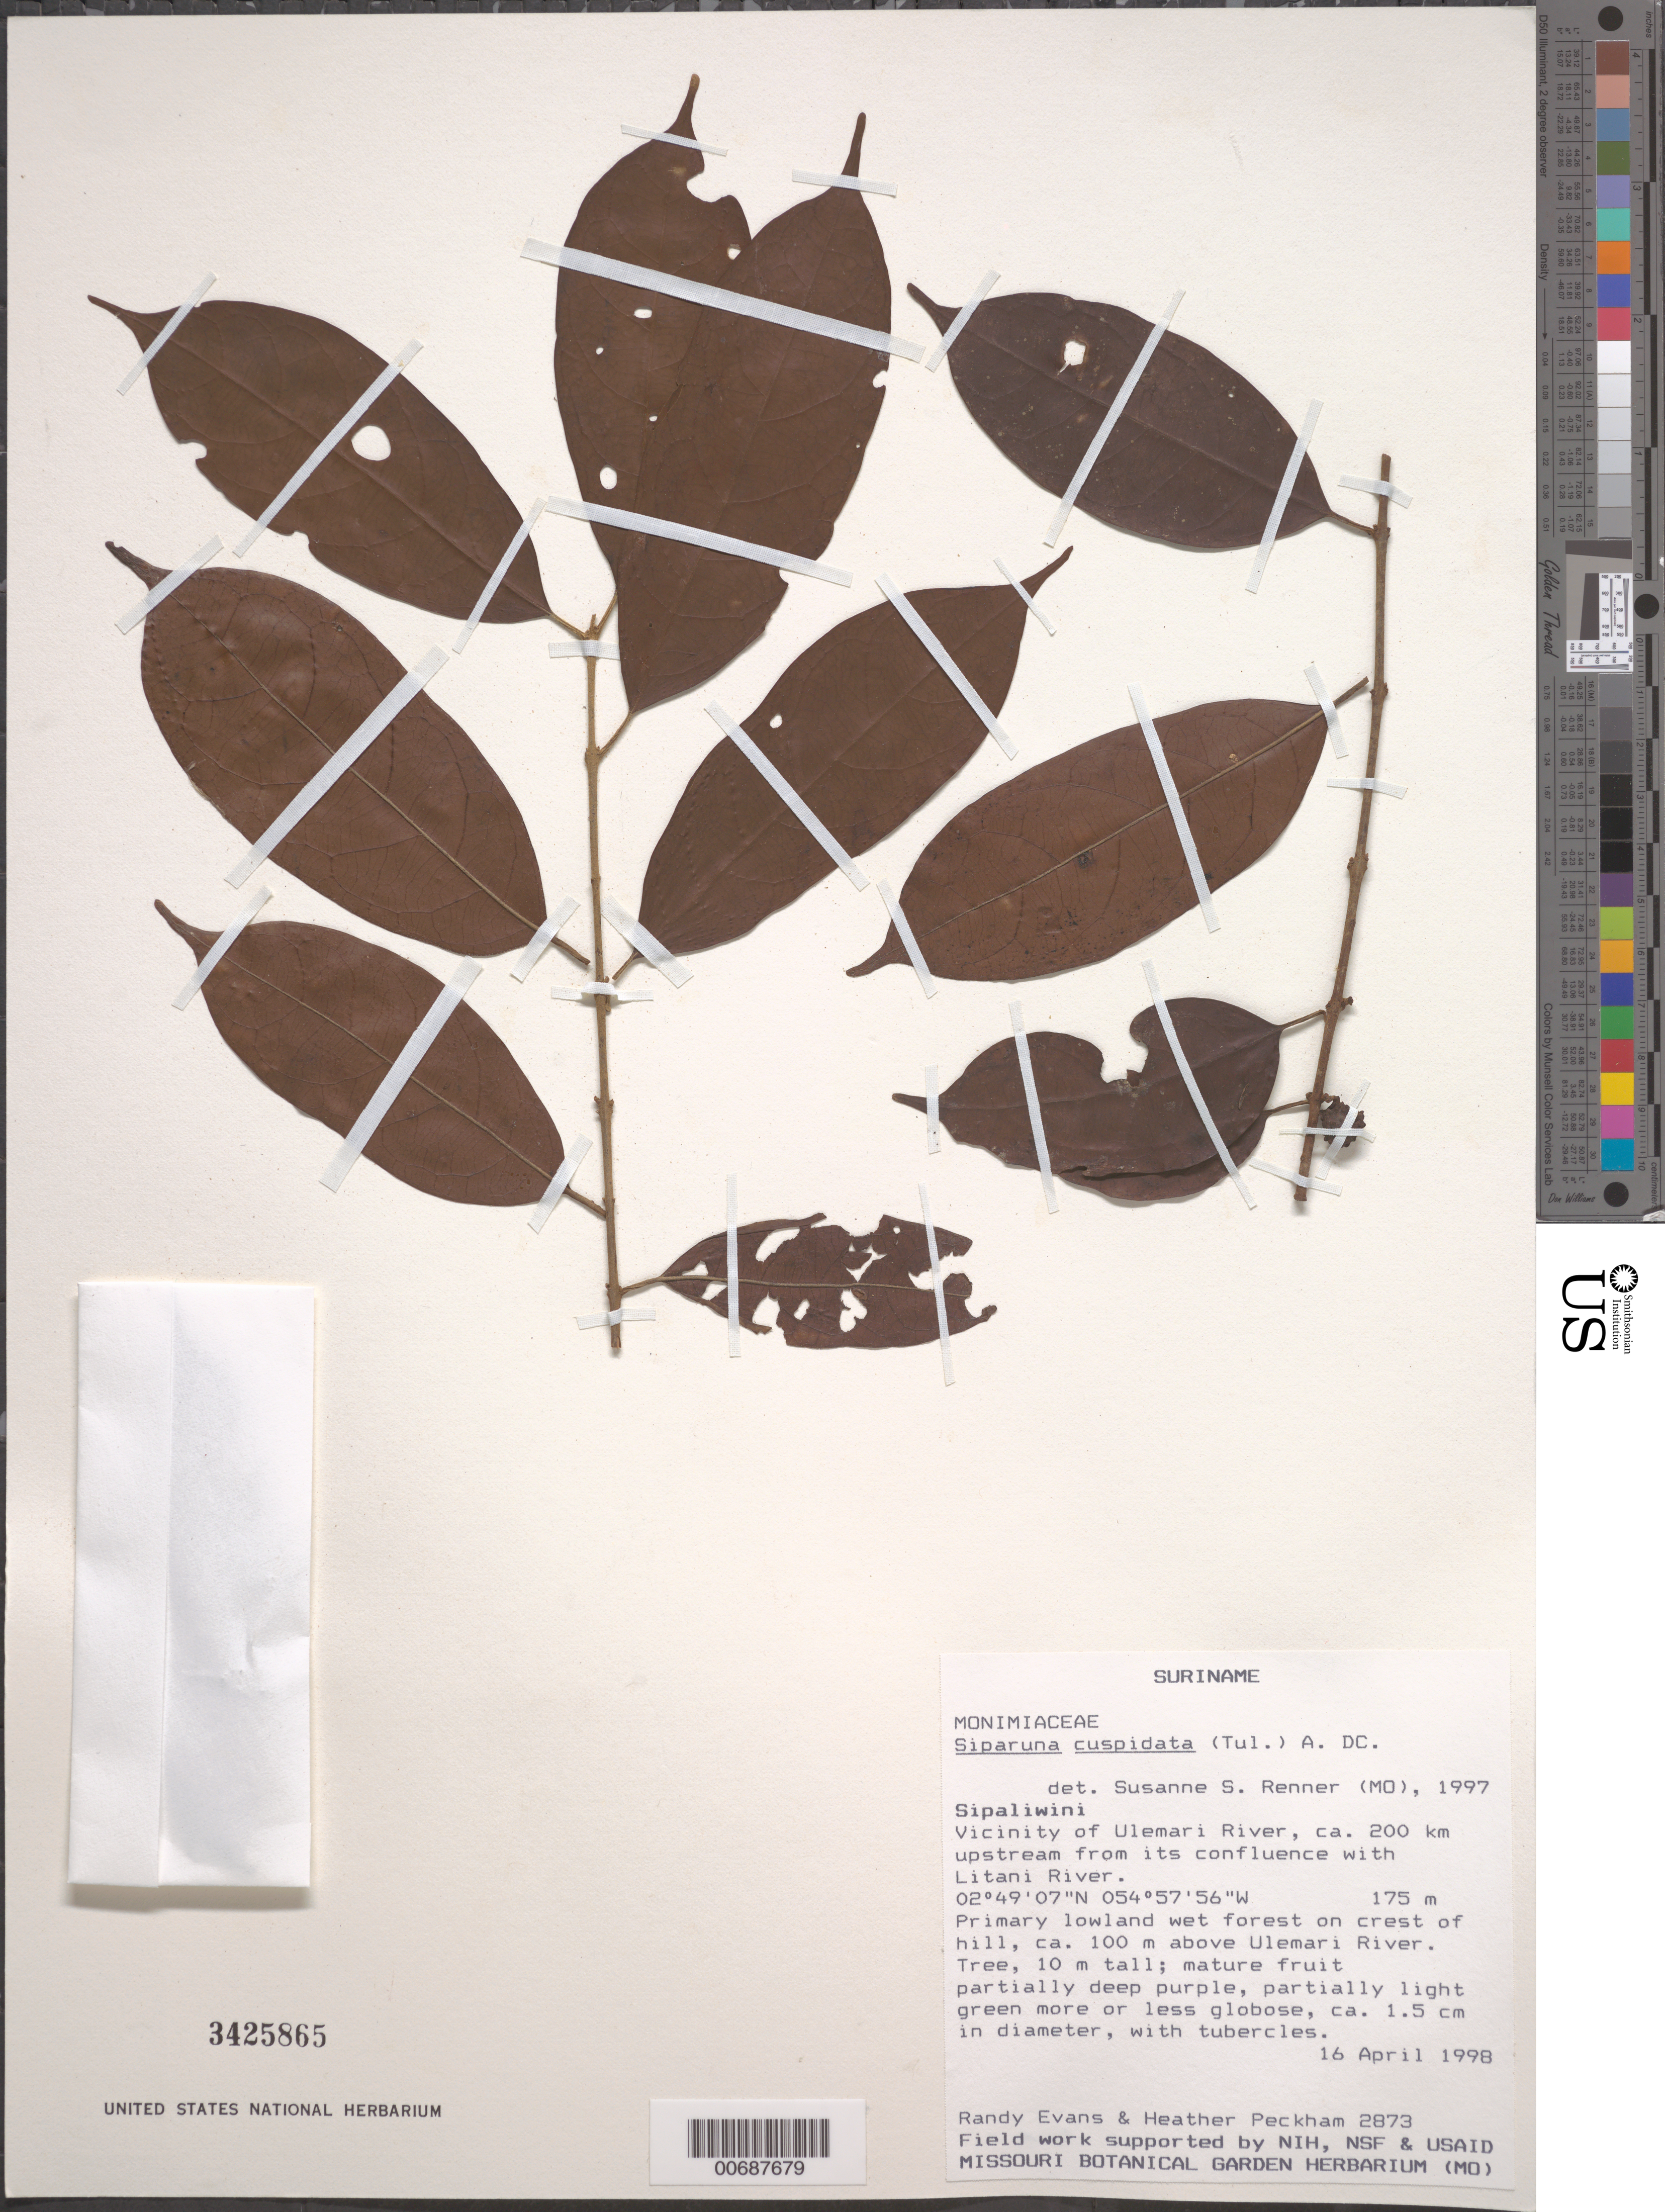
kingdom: Plantae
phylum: Tracheophyta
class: Magnoliopsida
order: Laurales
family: Siparunaceae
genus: Siparuna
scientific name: Siparuna cuspidata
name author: (Tul.) A. DC.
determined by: Renner, S. S.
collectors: R. Evans & H. Peckham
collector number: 2873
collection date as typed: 16-Apr-98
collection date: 1998-04-16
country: Suriname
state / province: Sipaliwini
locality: Ulemari R., ca. 200 km upstream from confl. with Litani R.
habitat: Primary lowland wet forest on crest of hill, ca. 100 m above Ulemari River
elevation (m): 175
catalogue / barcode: US 3425865